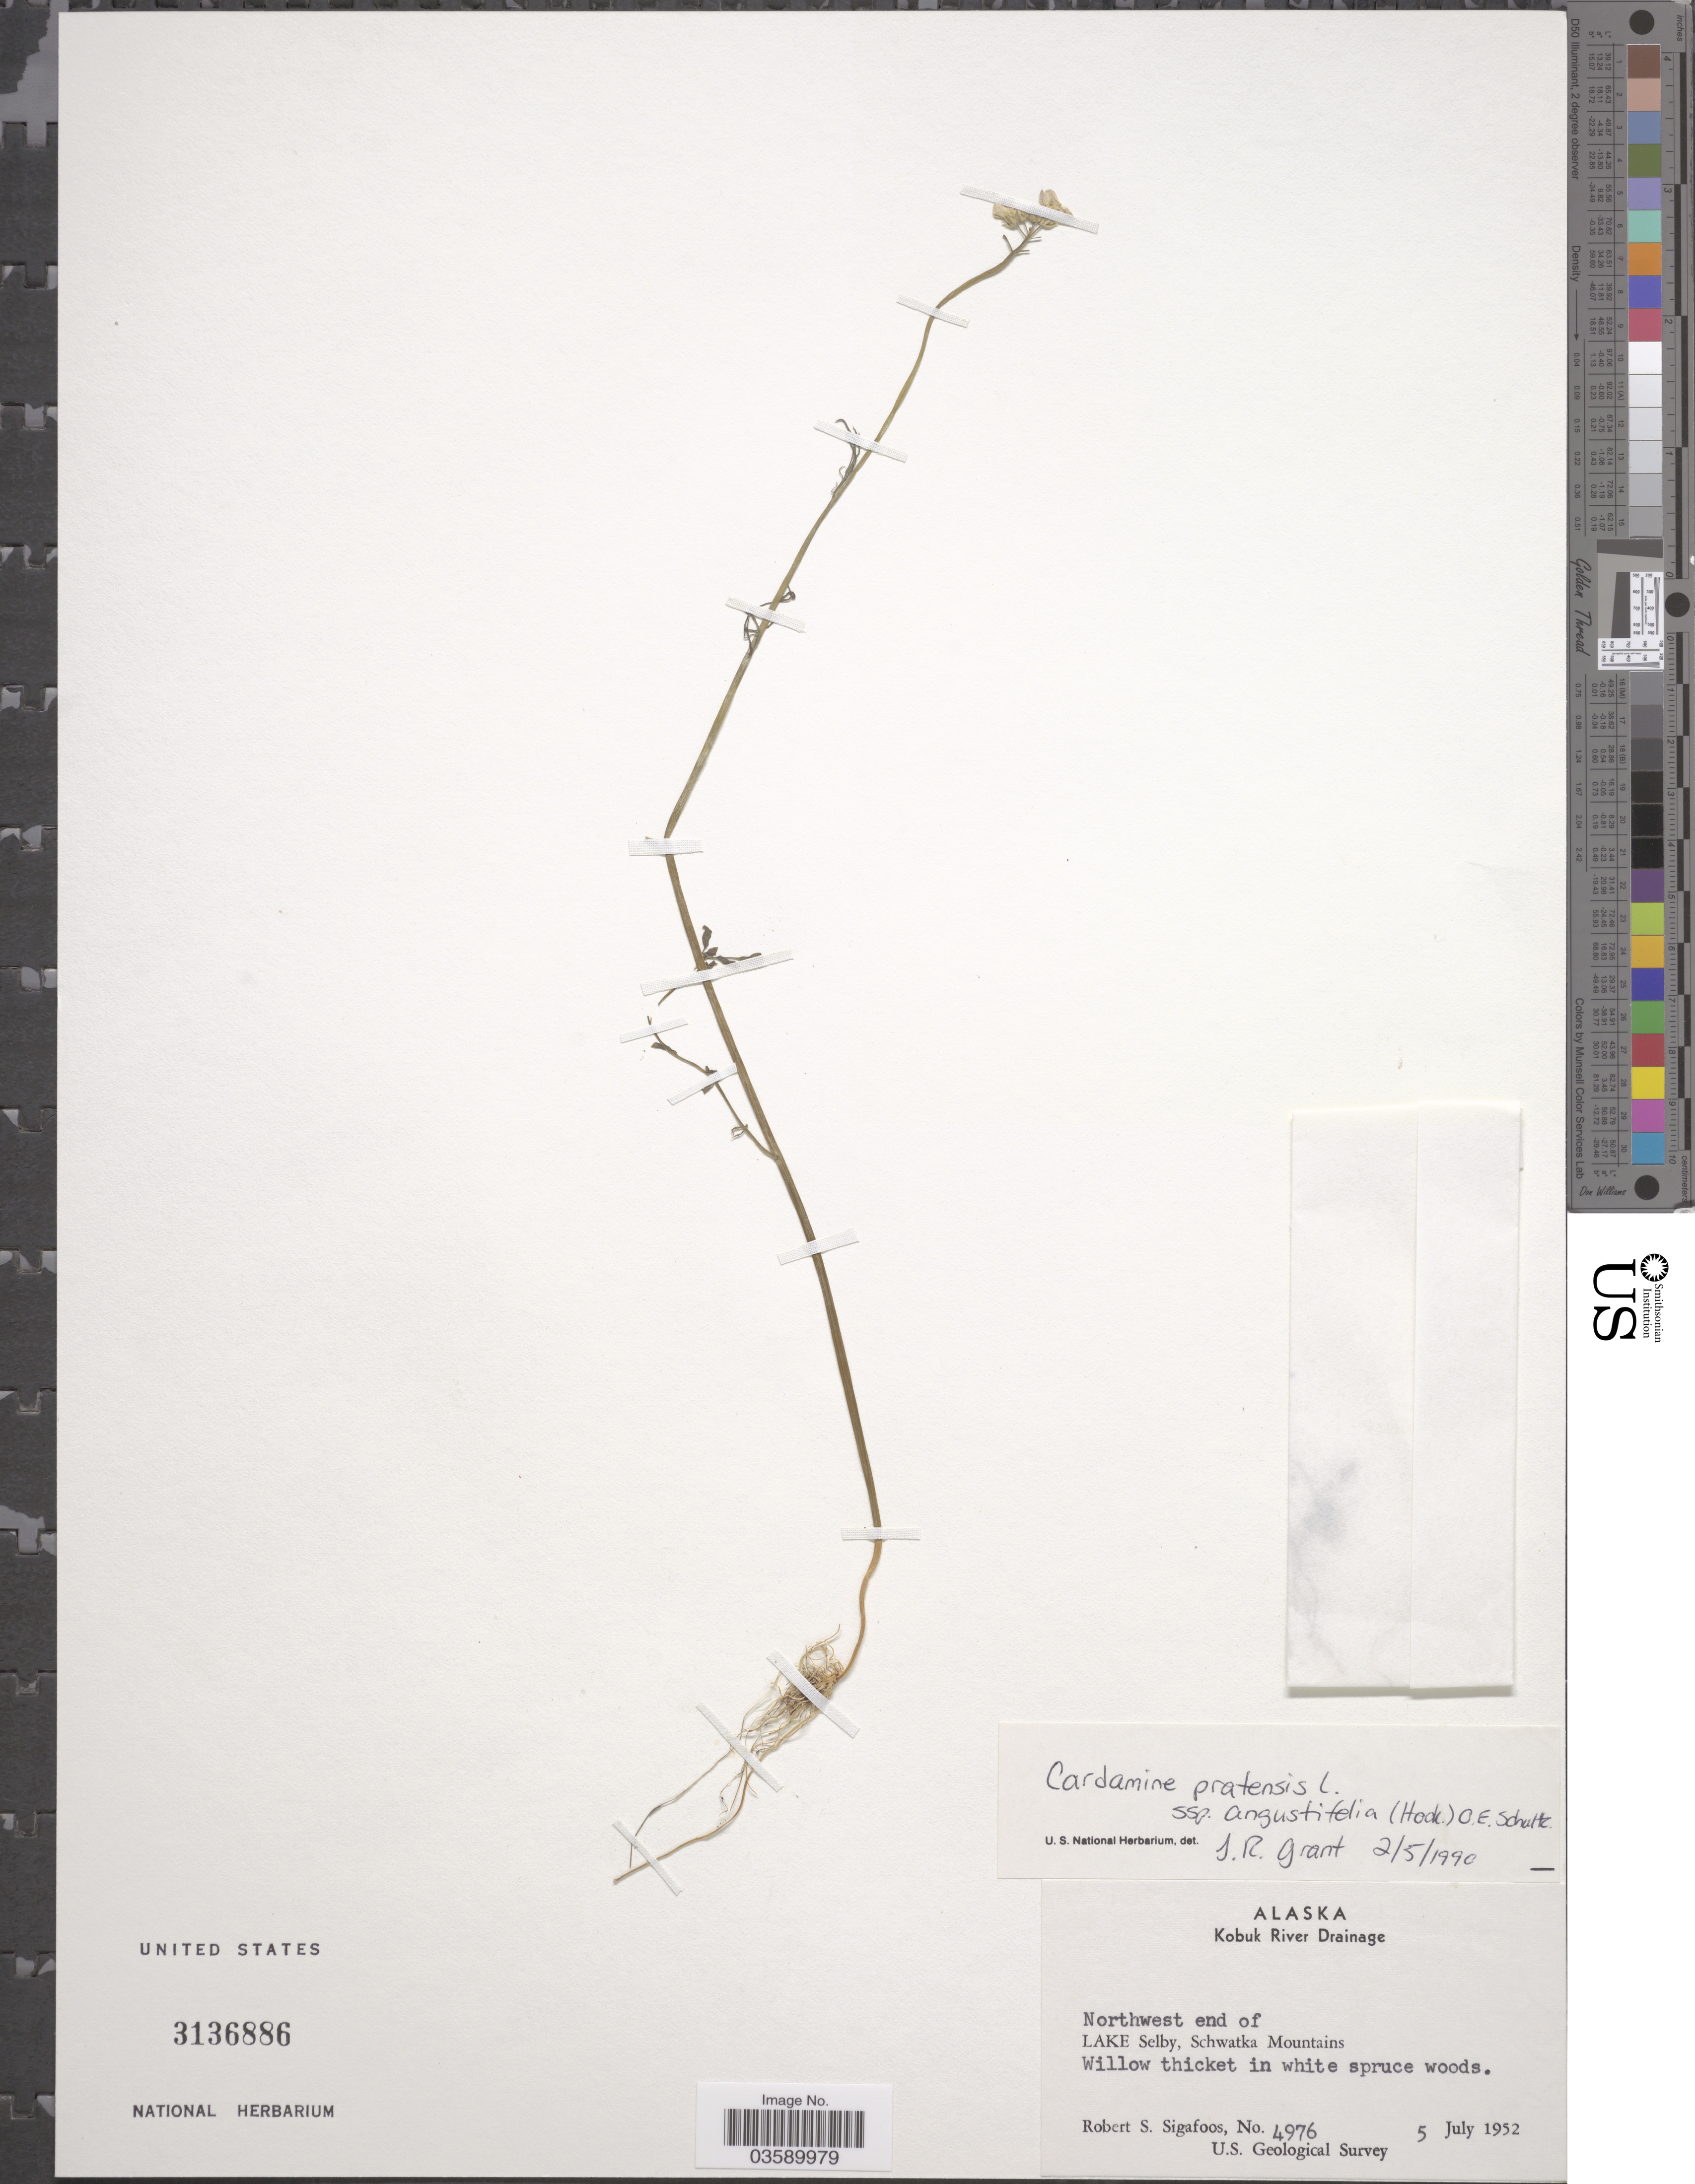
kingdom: Plantae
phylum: Tracheophyta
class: Magnoliopsida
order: Brassicales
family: Brassicaceae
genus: Cardamine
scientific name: Cardamine pratensis subsp. angustifolia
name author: (Hook.) O.E. Schulz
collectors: R. Sigafoos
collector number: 4976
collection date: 1952-07-05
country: United States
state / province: Alaska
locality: Kobuk River Drainage. Northwest end of Lake Selby, Schwatka Mountains.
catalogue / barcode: US 3136886